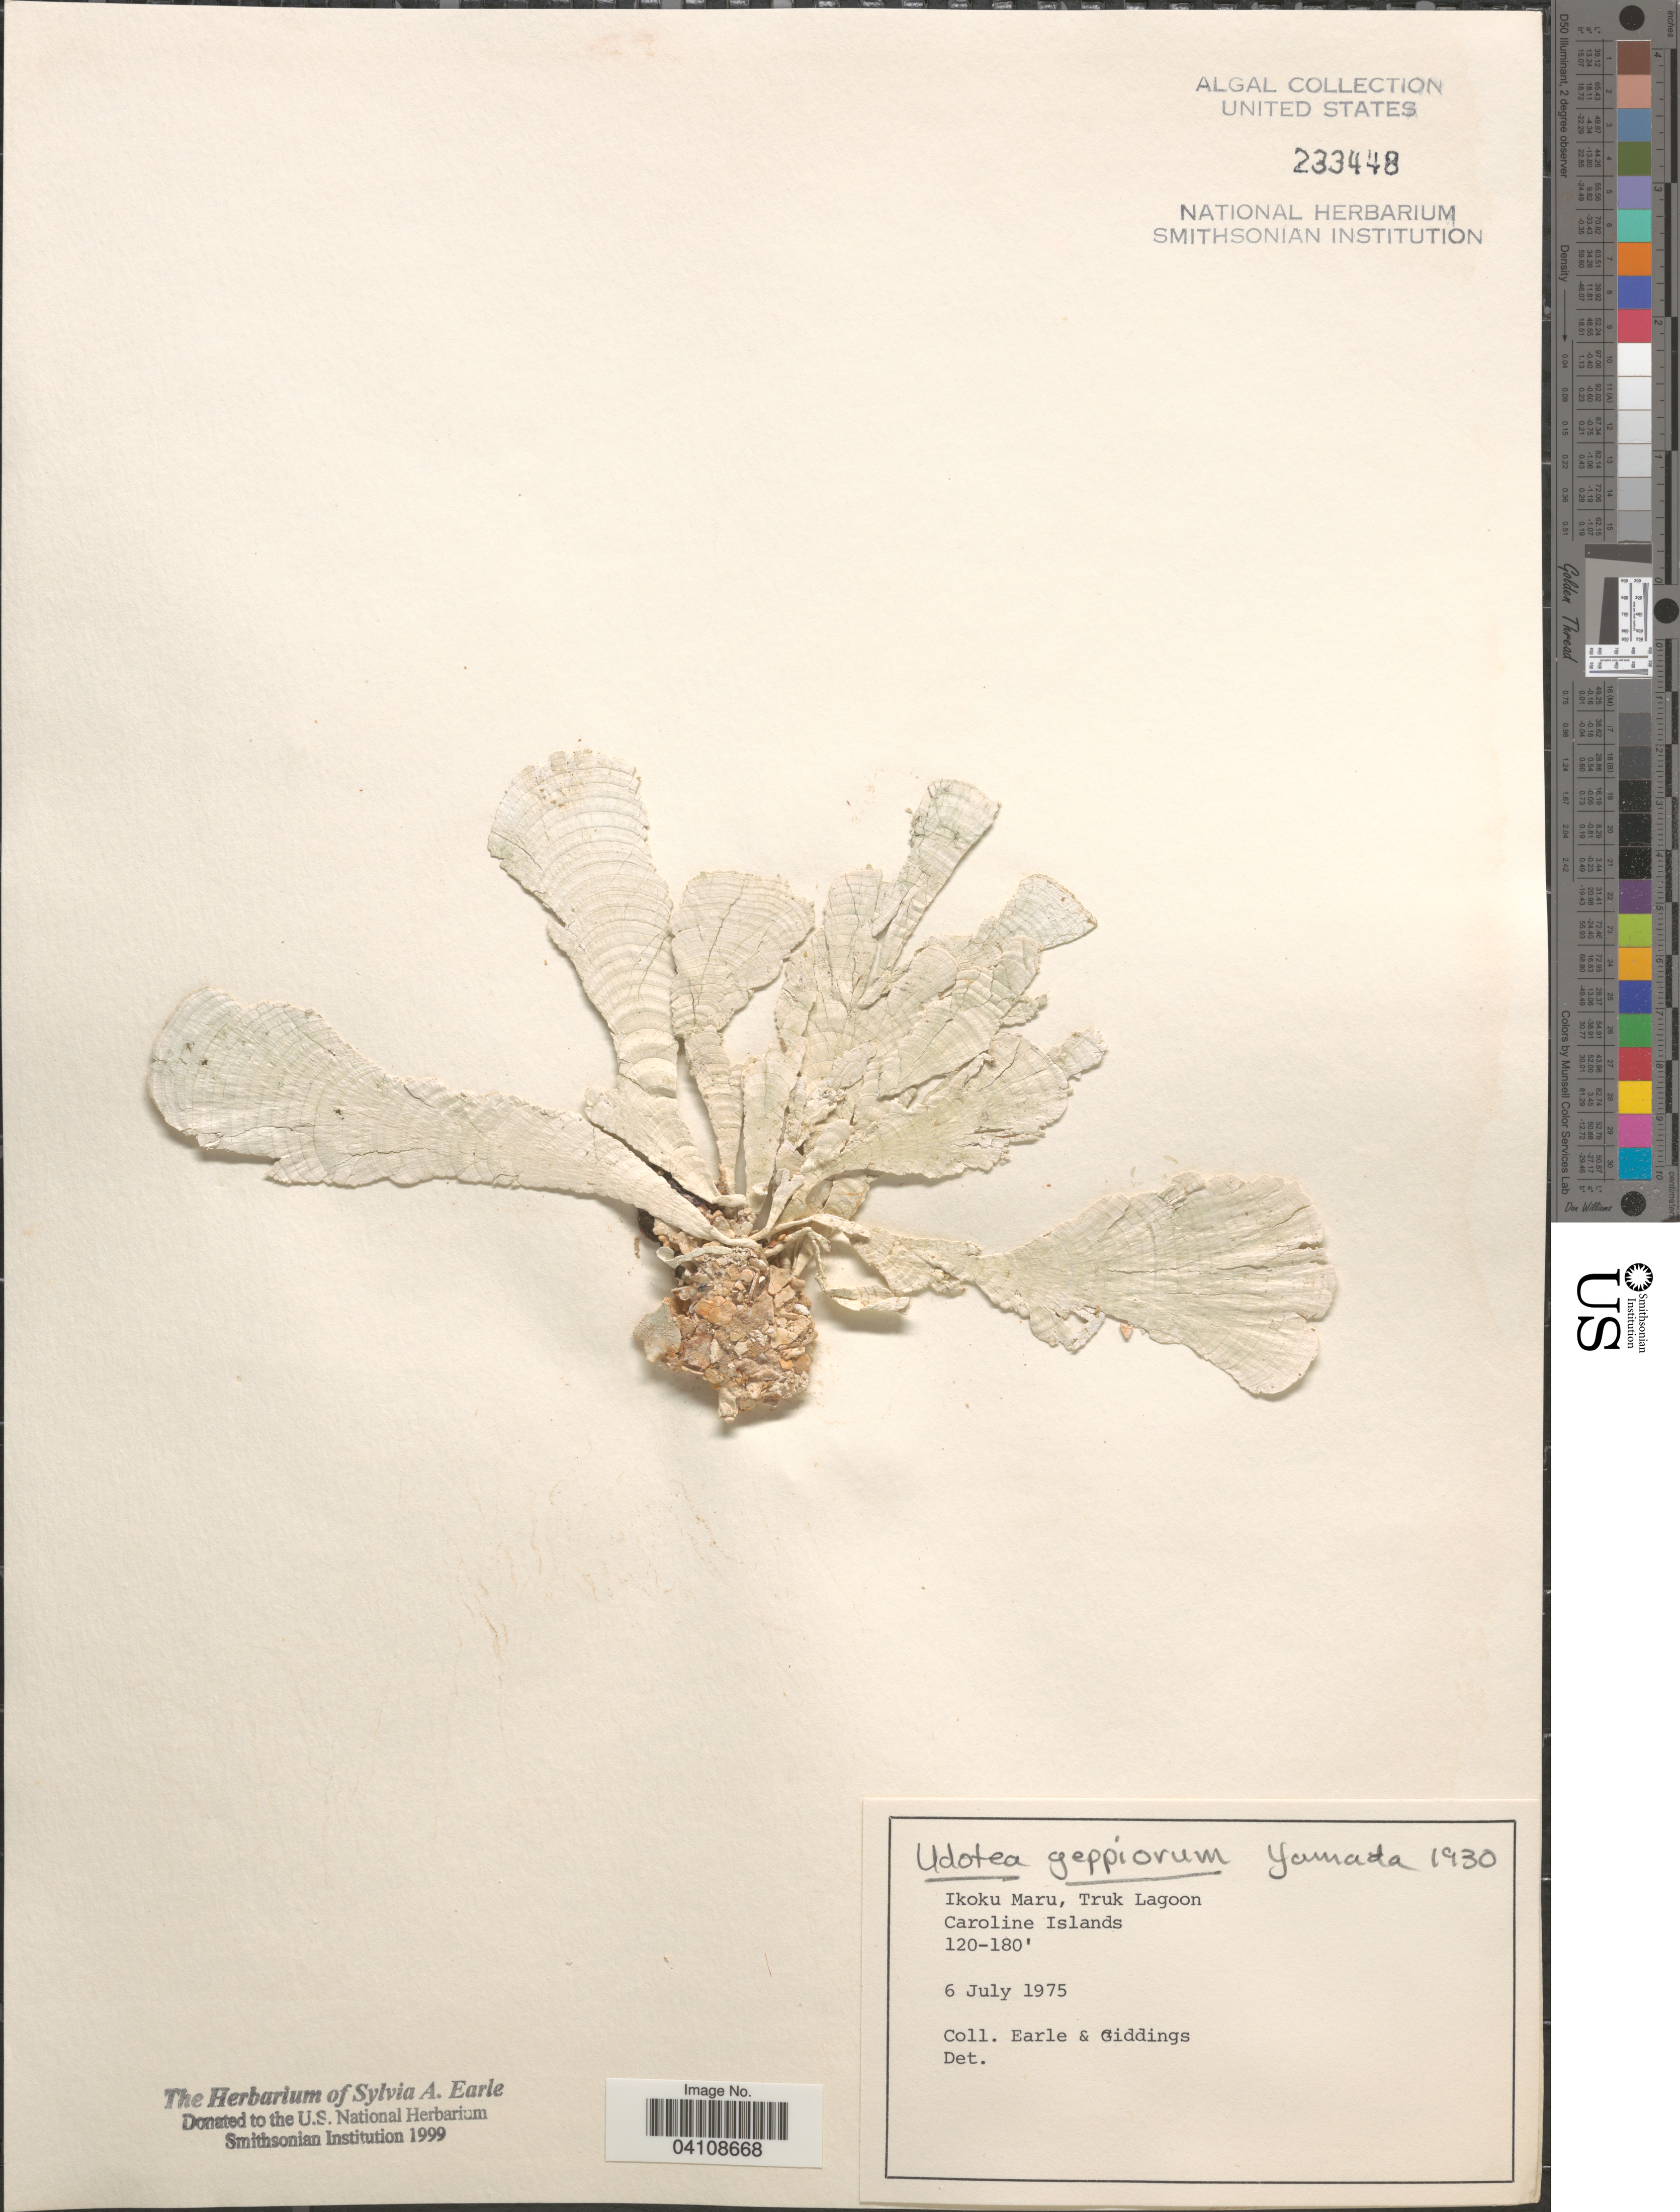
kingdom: Plantae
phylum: Chlorophyta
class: Ulvophyceae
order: Bryopsidales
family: Udoteaceae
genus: Udotea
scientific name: Udotea geppiorum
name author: Yamada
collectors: S. A. Earle & Giddings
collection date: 1975-07-06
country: Micronesia, Federated States of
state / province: Truk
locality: Ikoku Maru, Truk Lagoon. Caroline Islands.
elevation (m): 37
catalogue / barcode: US 233448